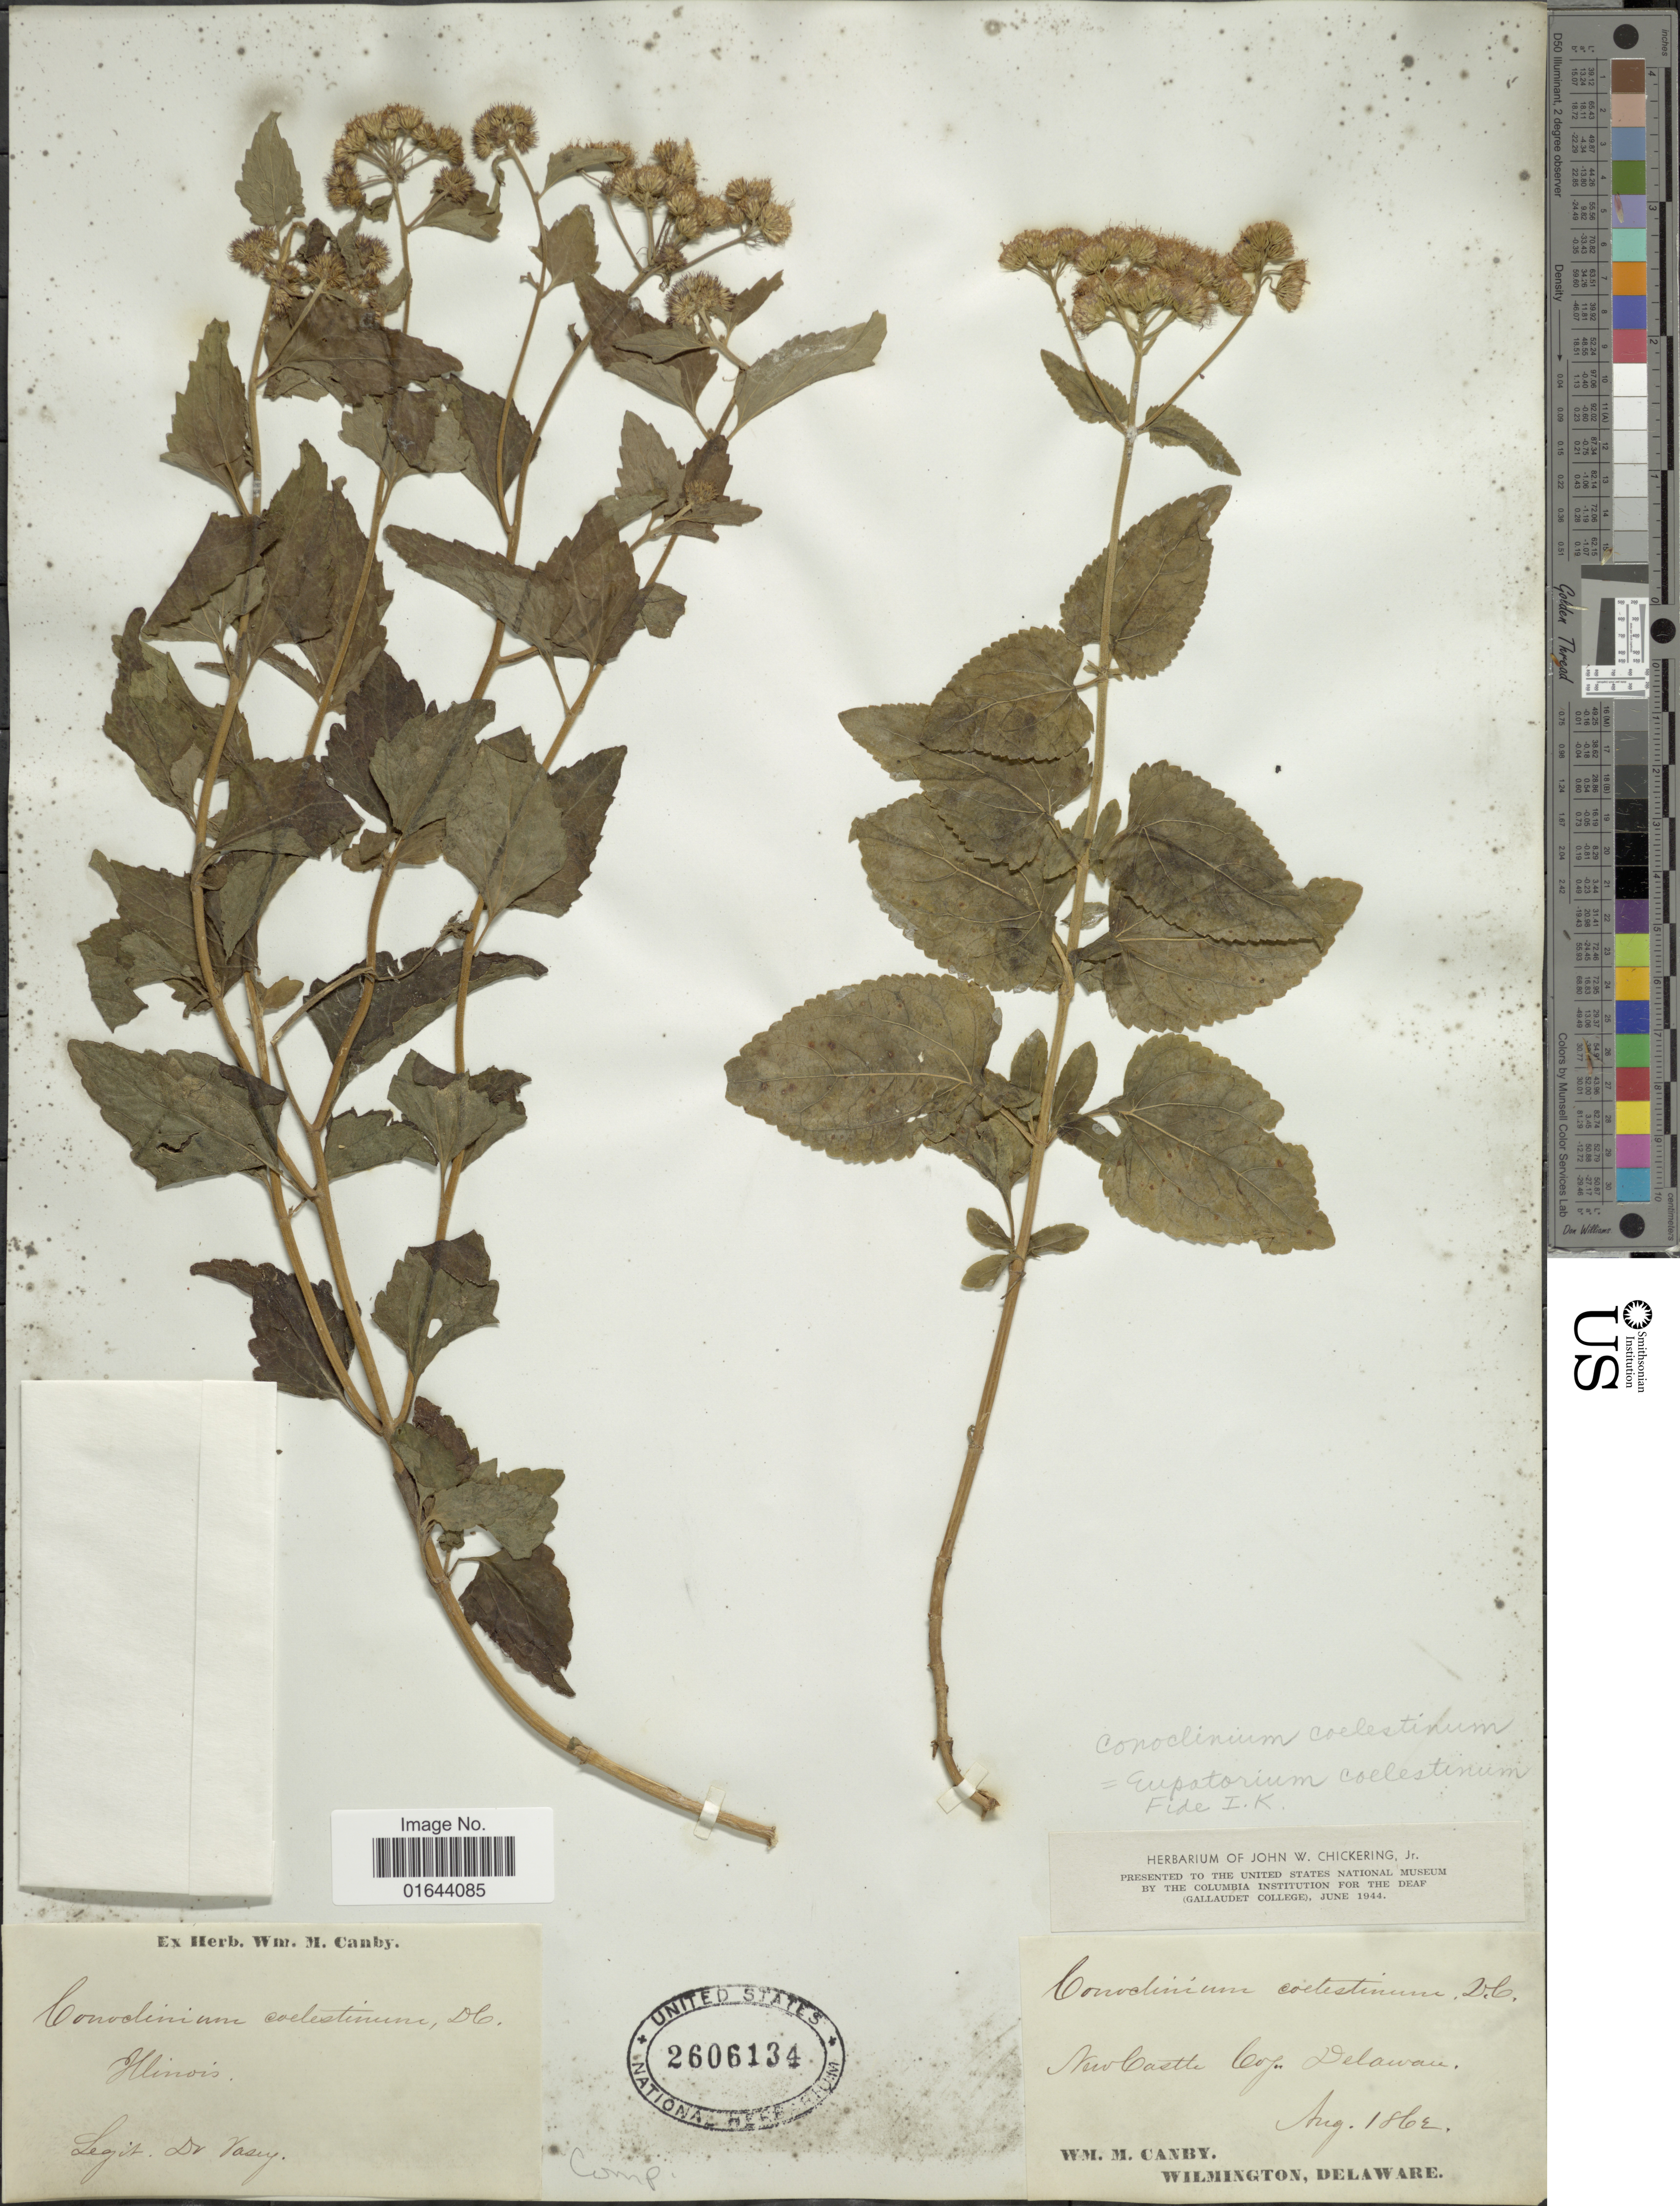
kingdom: Plantae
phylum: Tracheophyta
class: Magnoliopsida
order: Asterales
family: Asteraceae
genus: Conoclinium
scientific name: Conoclinium coelestinum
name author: (L.) DC.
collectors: Vasey, --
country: United States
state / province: Illinois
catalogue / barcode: US 2606134-2